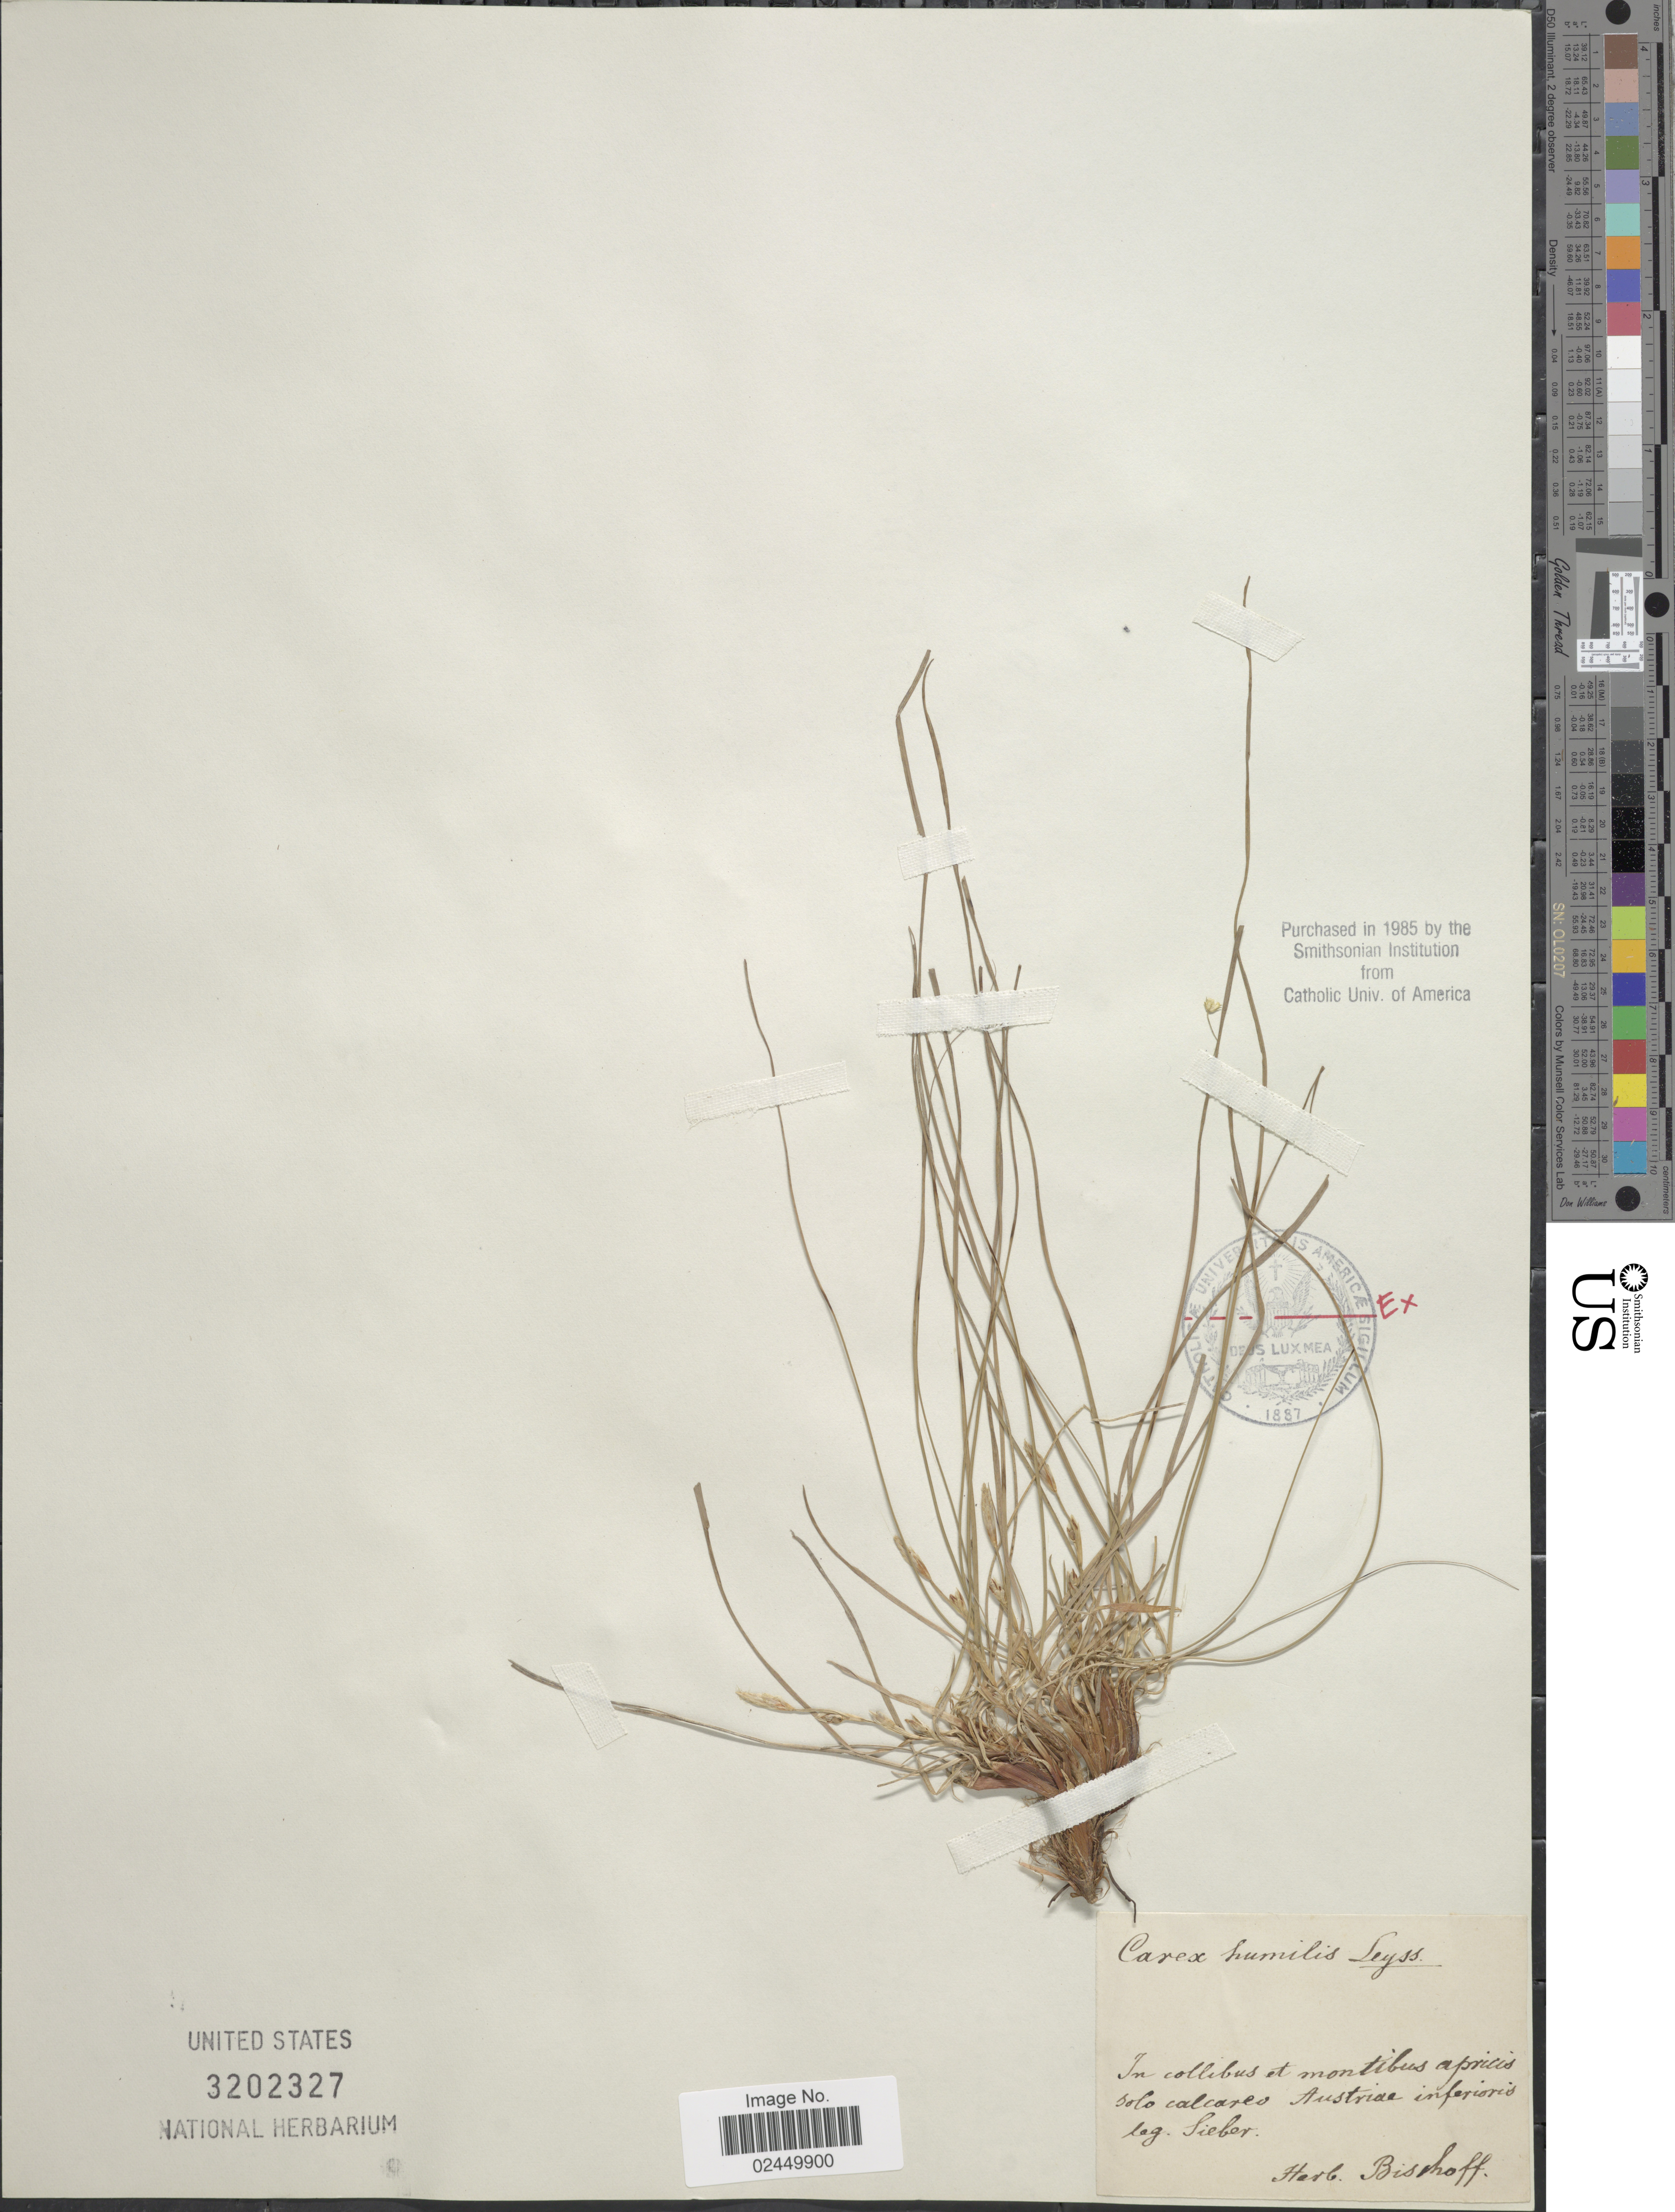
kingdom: Plantae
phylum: Tracheophyta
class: Liliopsida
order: Poales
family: Cyperaceae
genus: Carex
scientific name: Carex humilis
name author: Leyss.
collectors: -- Sieber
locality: In collibus et montibus apricis solo calcares Austriae inferioris. [interpreted]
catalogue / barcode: US 3202327